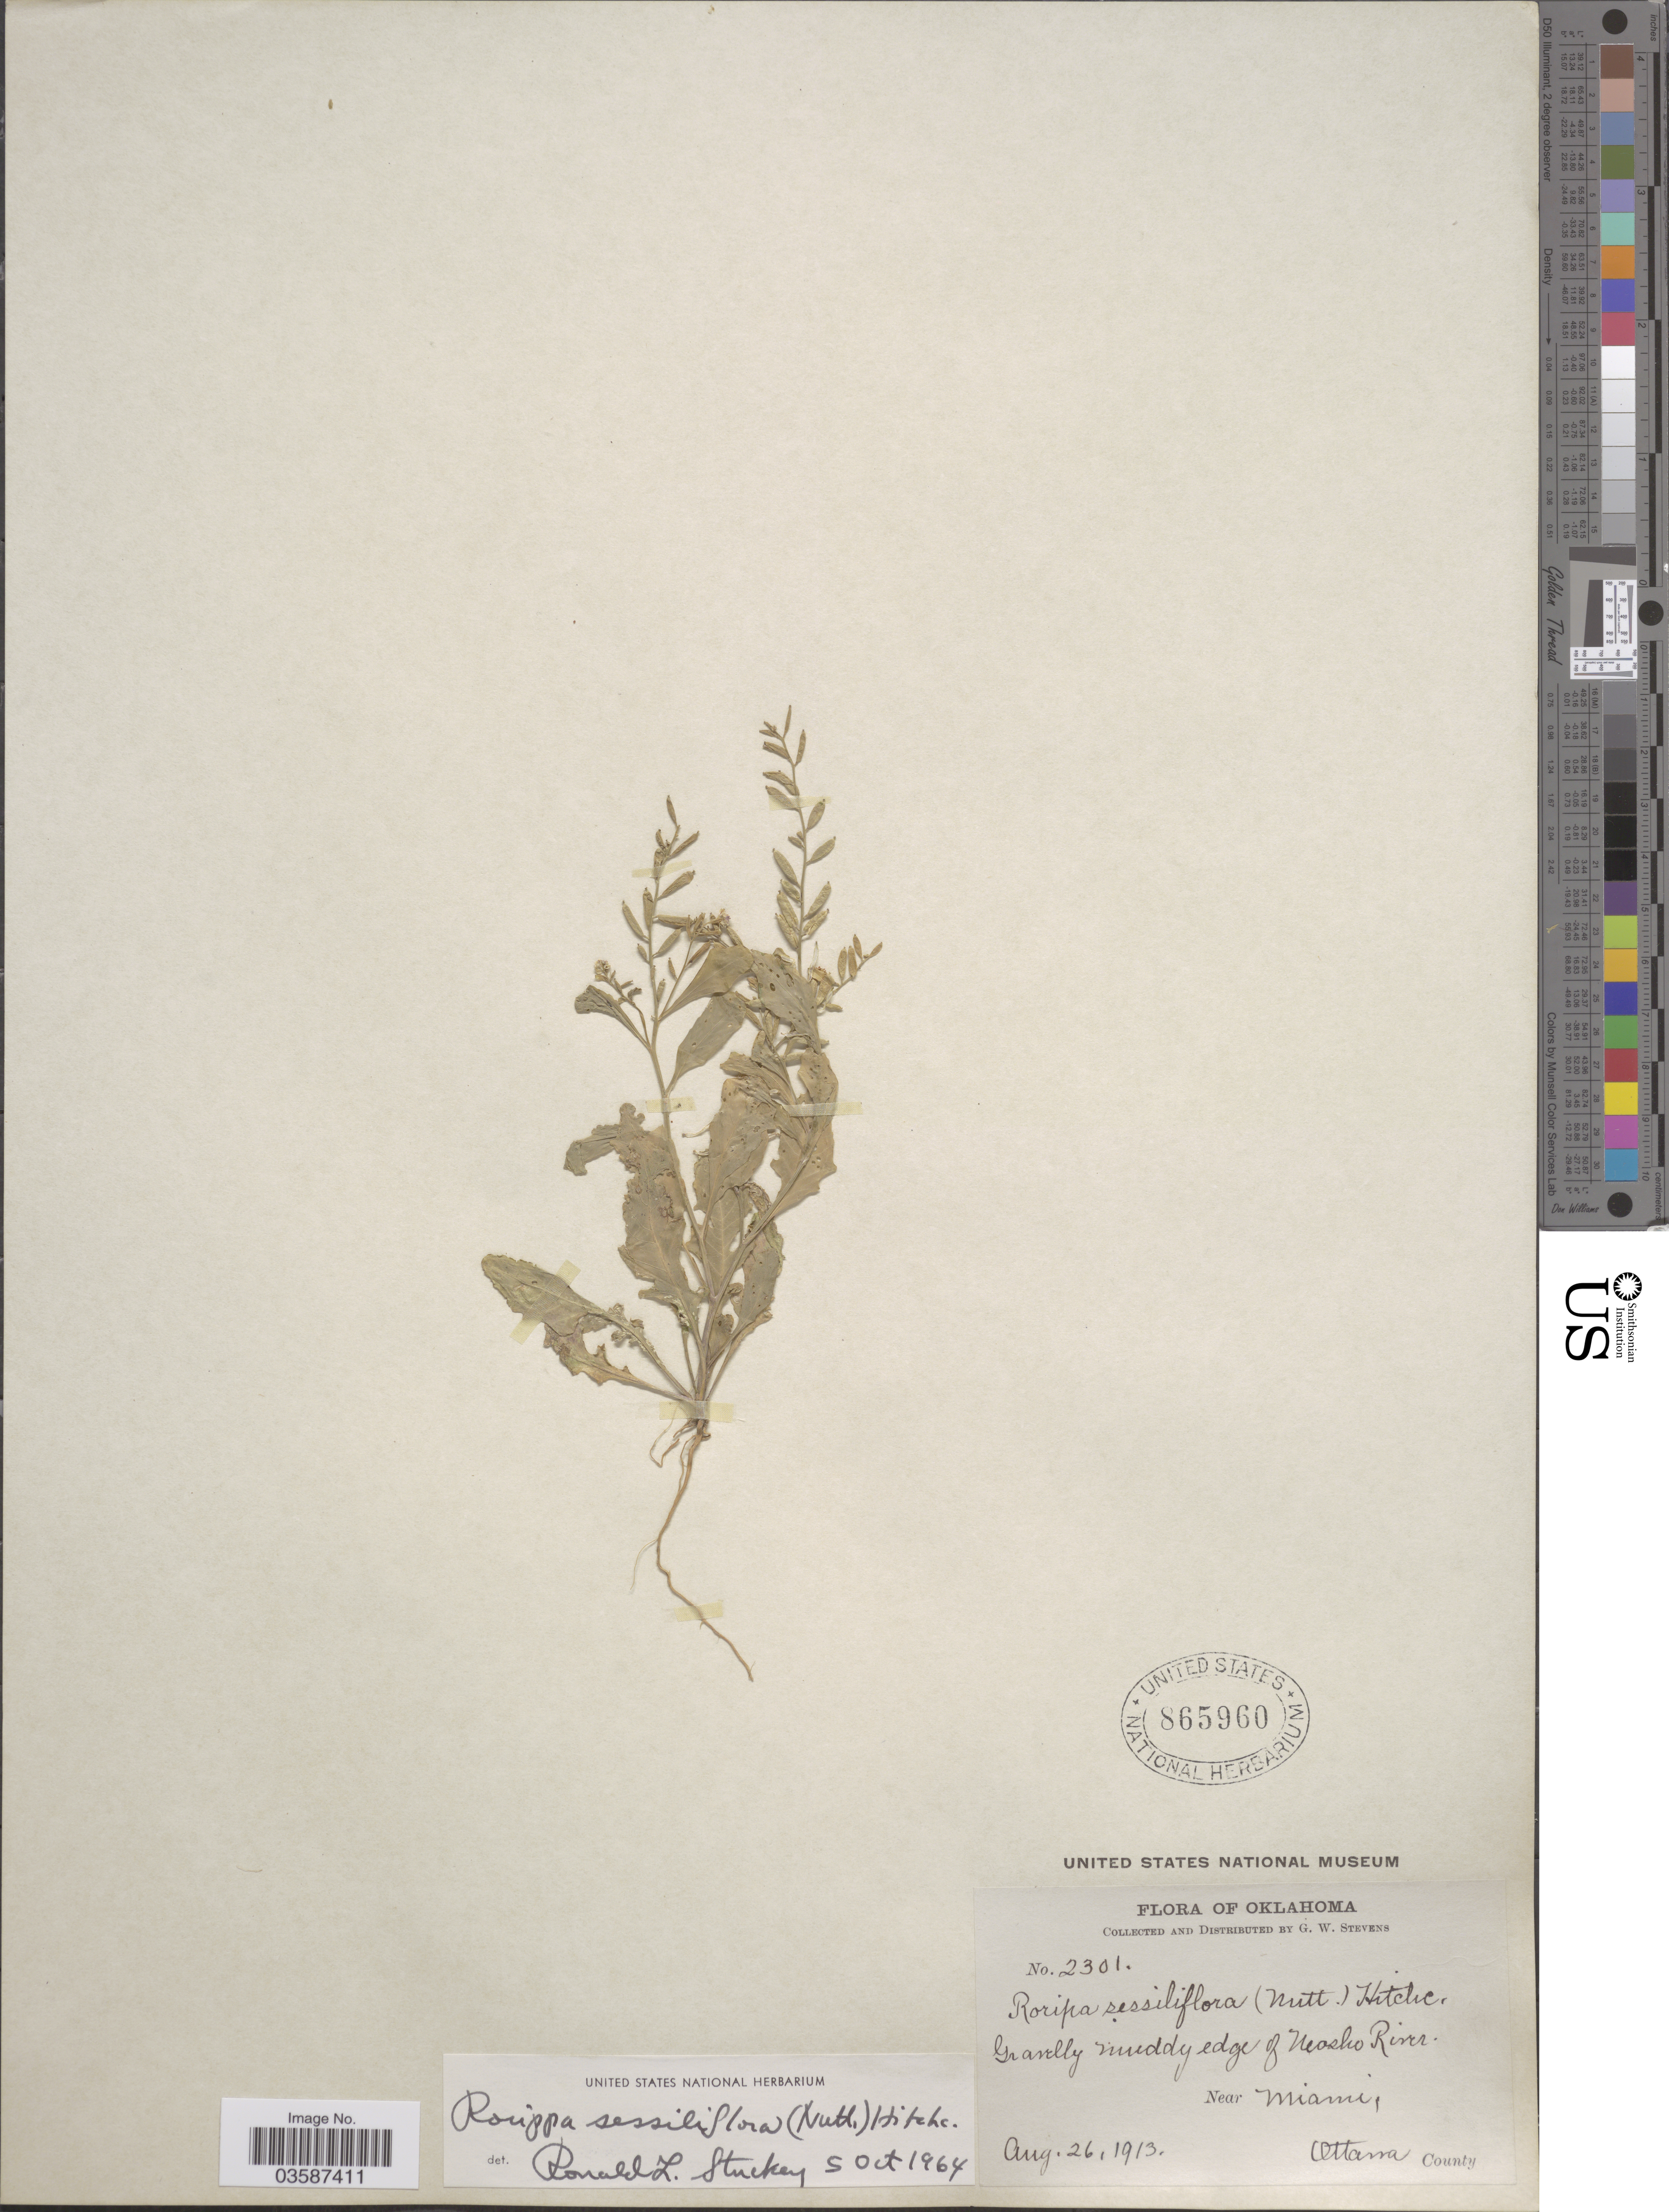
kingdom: Plantae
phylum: Tracheophyta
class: Magnoliopsida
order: Brassicales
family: Brassicaceae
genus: Rorippa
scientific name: Rorippa sessiliflora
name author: (Nutt.) Hitchc.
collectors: G. W. Stevens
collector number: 2301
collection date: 1913-08-26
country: United States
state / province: Oklahoma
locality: Gravelly muddy edge of Neosho River. Near Miami.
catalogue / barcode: US 865960